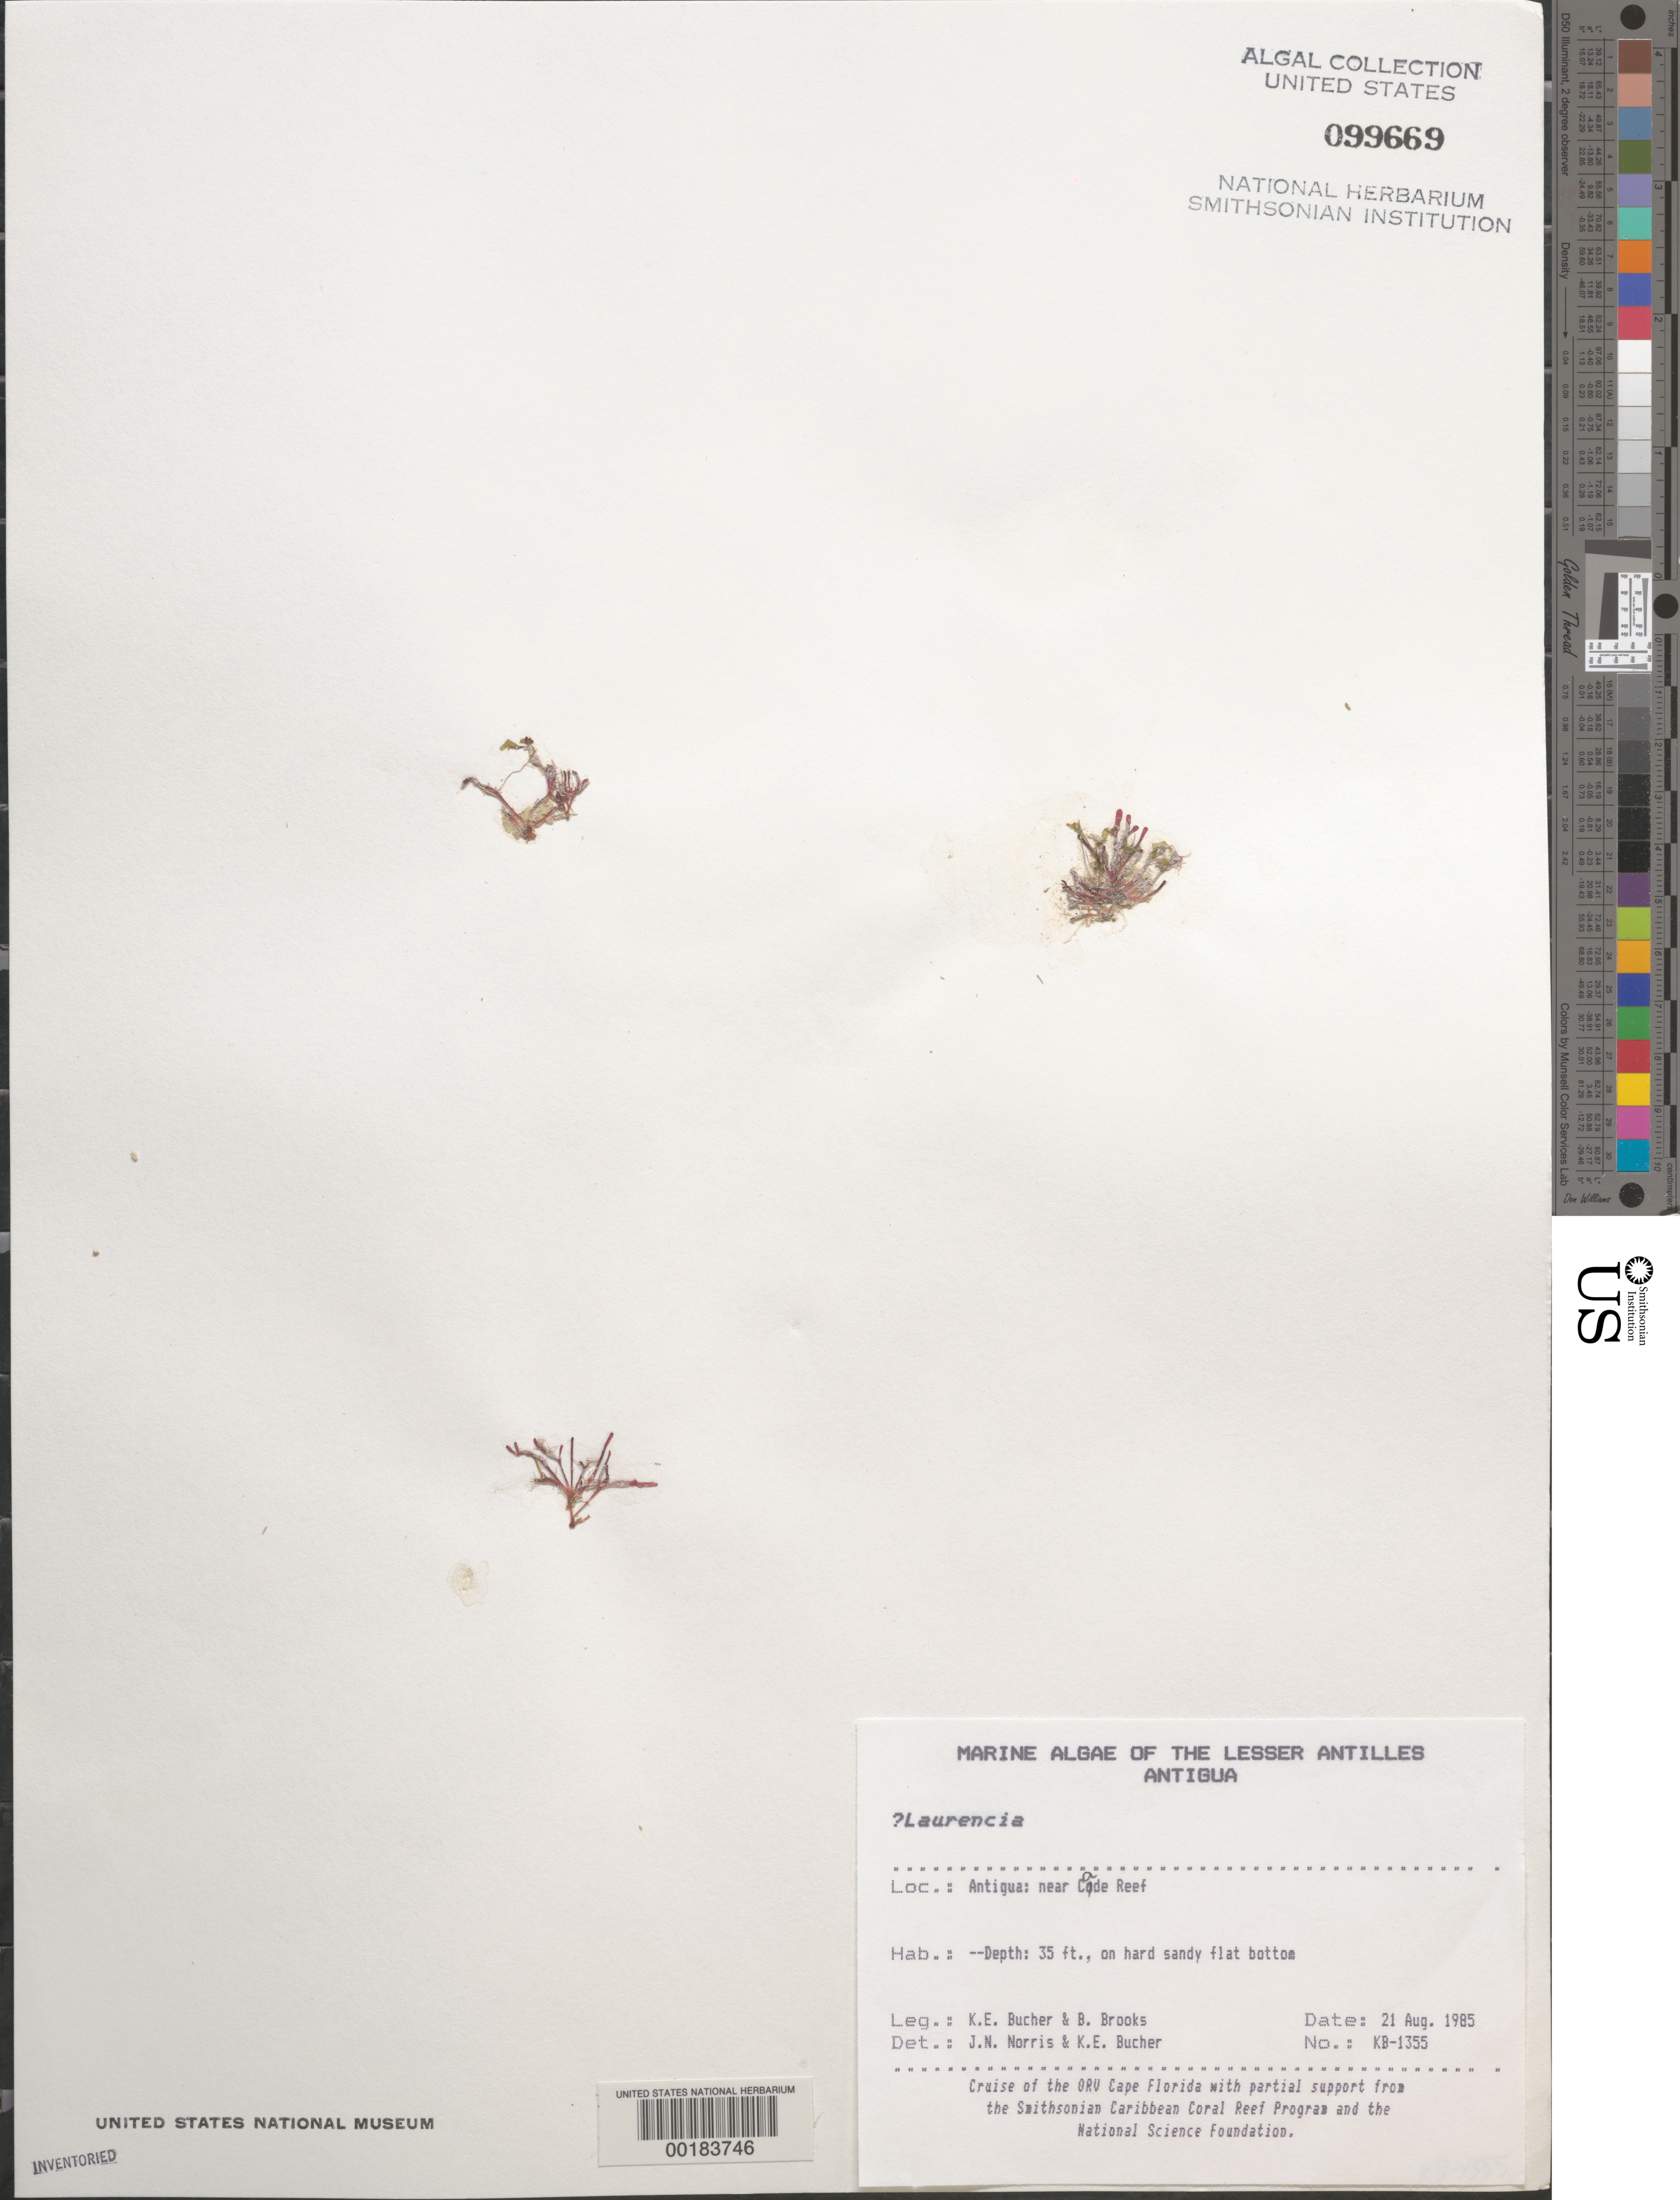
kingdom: Plantae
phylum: Rhodophyta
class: Florideophyceae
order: Ceramiales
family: Rhodomelaceae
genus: Laurencia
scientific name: Laurencia sp.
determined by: Norris, J. N.; Brooks, B. L.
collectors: K. E. Bucher, B. Brooks & W. Fenical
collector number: Kb-1355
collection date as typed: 21 Aug 1985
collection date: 1985-08-21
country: Antigua and Barbuda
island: Antigua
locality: Near Cade Reef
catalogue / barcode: US 99669